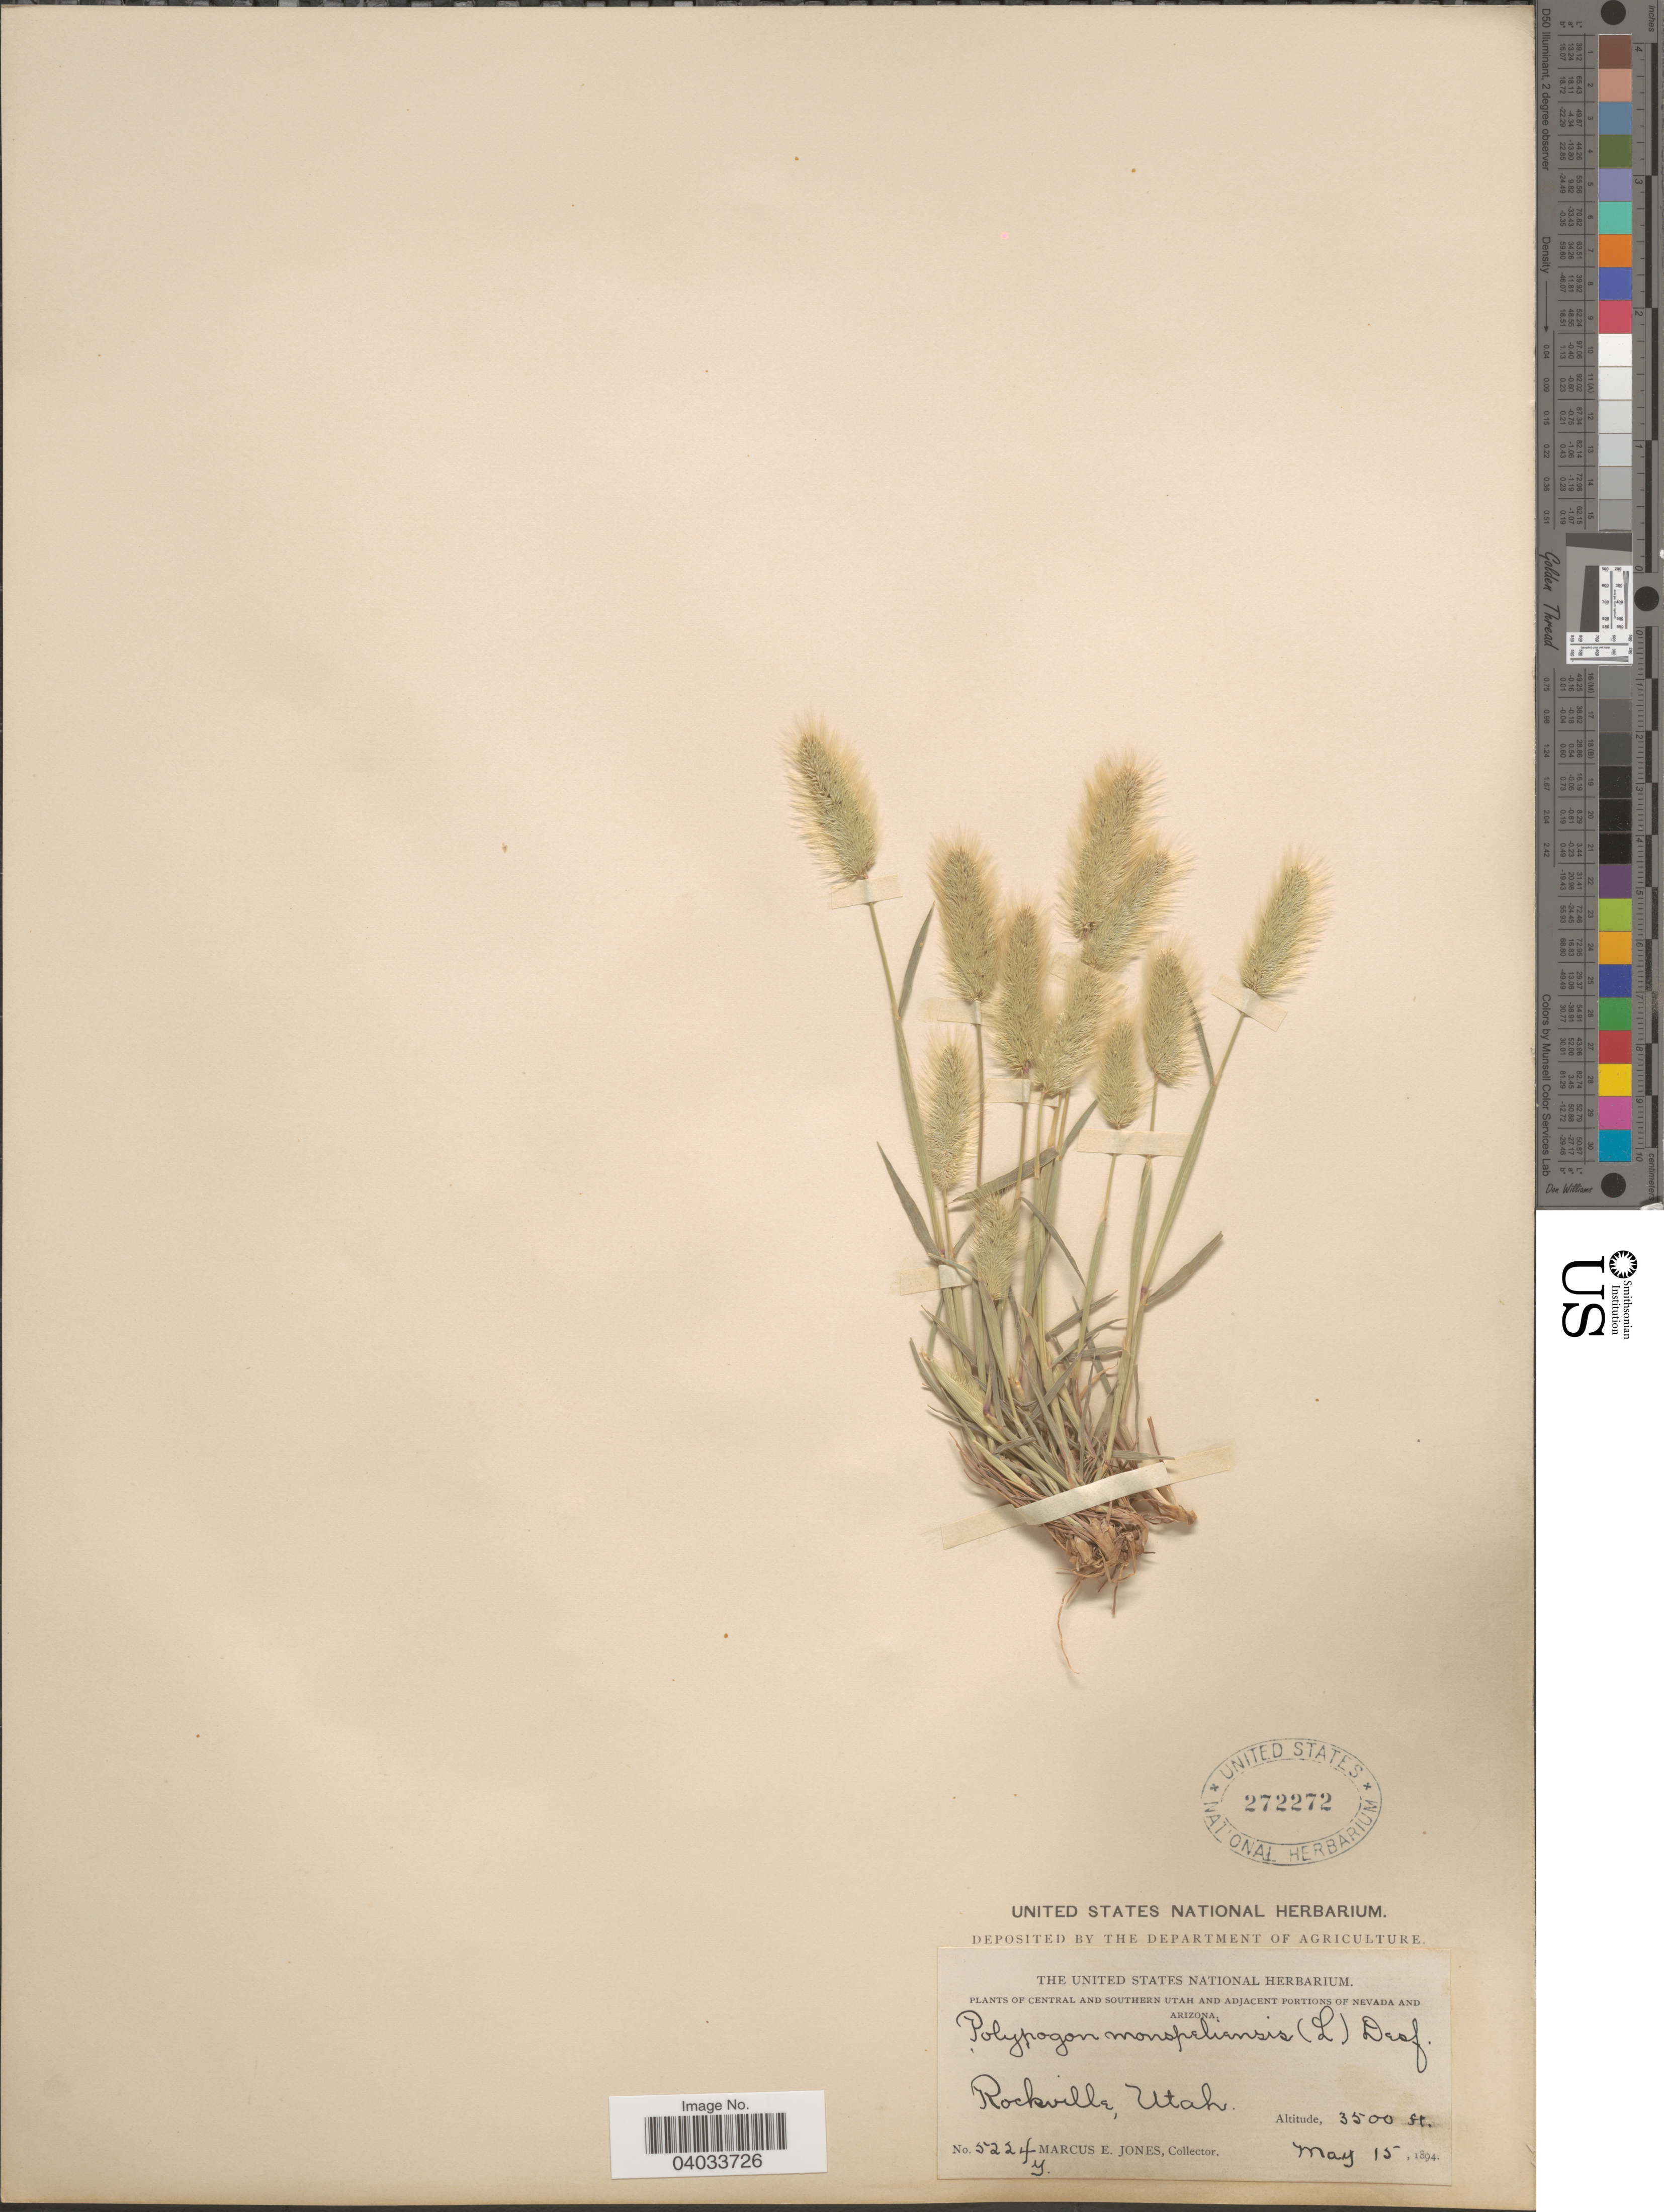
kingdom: Plantae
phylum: Tracheophyta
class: Liliopsida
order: Poales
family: Poaceae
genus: Polypogon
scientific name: Polypogon monspeliensis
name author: (L.) Desf.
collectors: M. E. Jones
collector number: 5224y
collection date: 1894-05-15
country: United States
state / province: Utah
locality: Central and Southern Utah. Rockville.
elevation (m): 1067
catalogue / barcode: US 272272